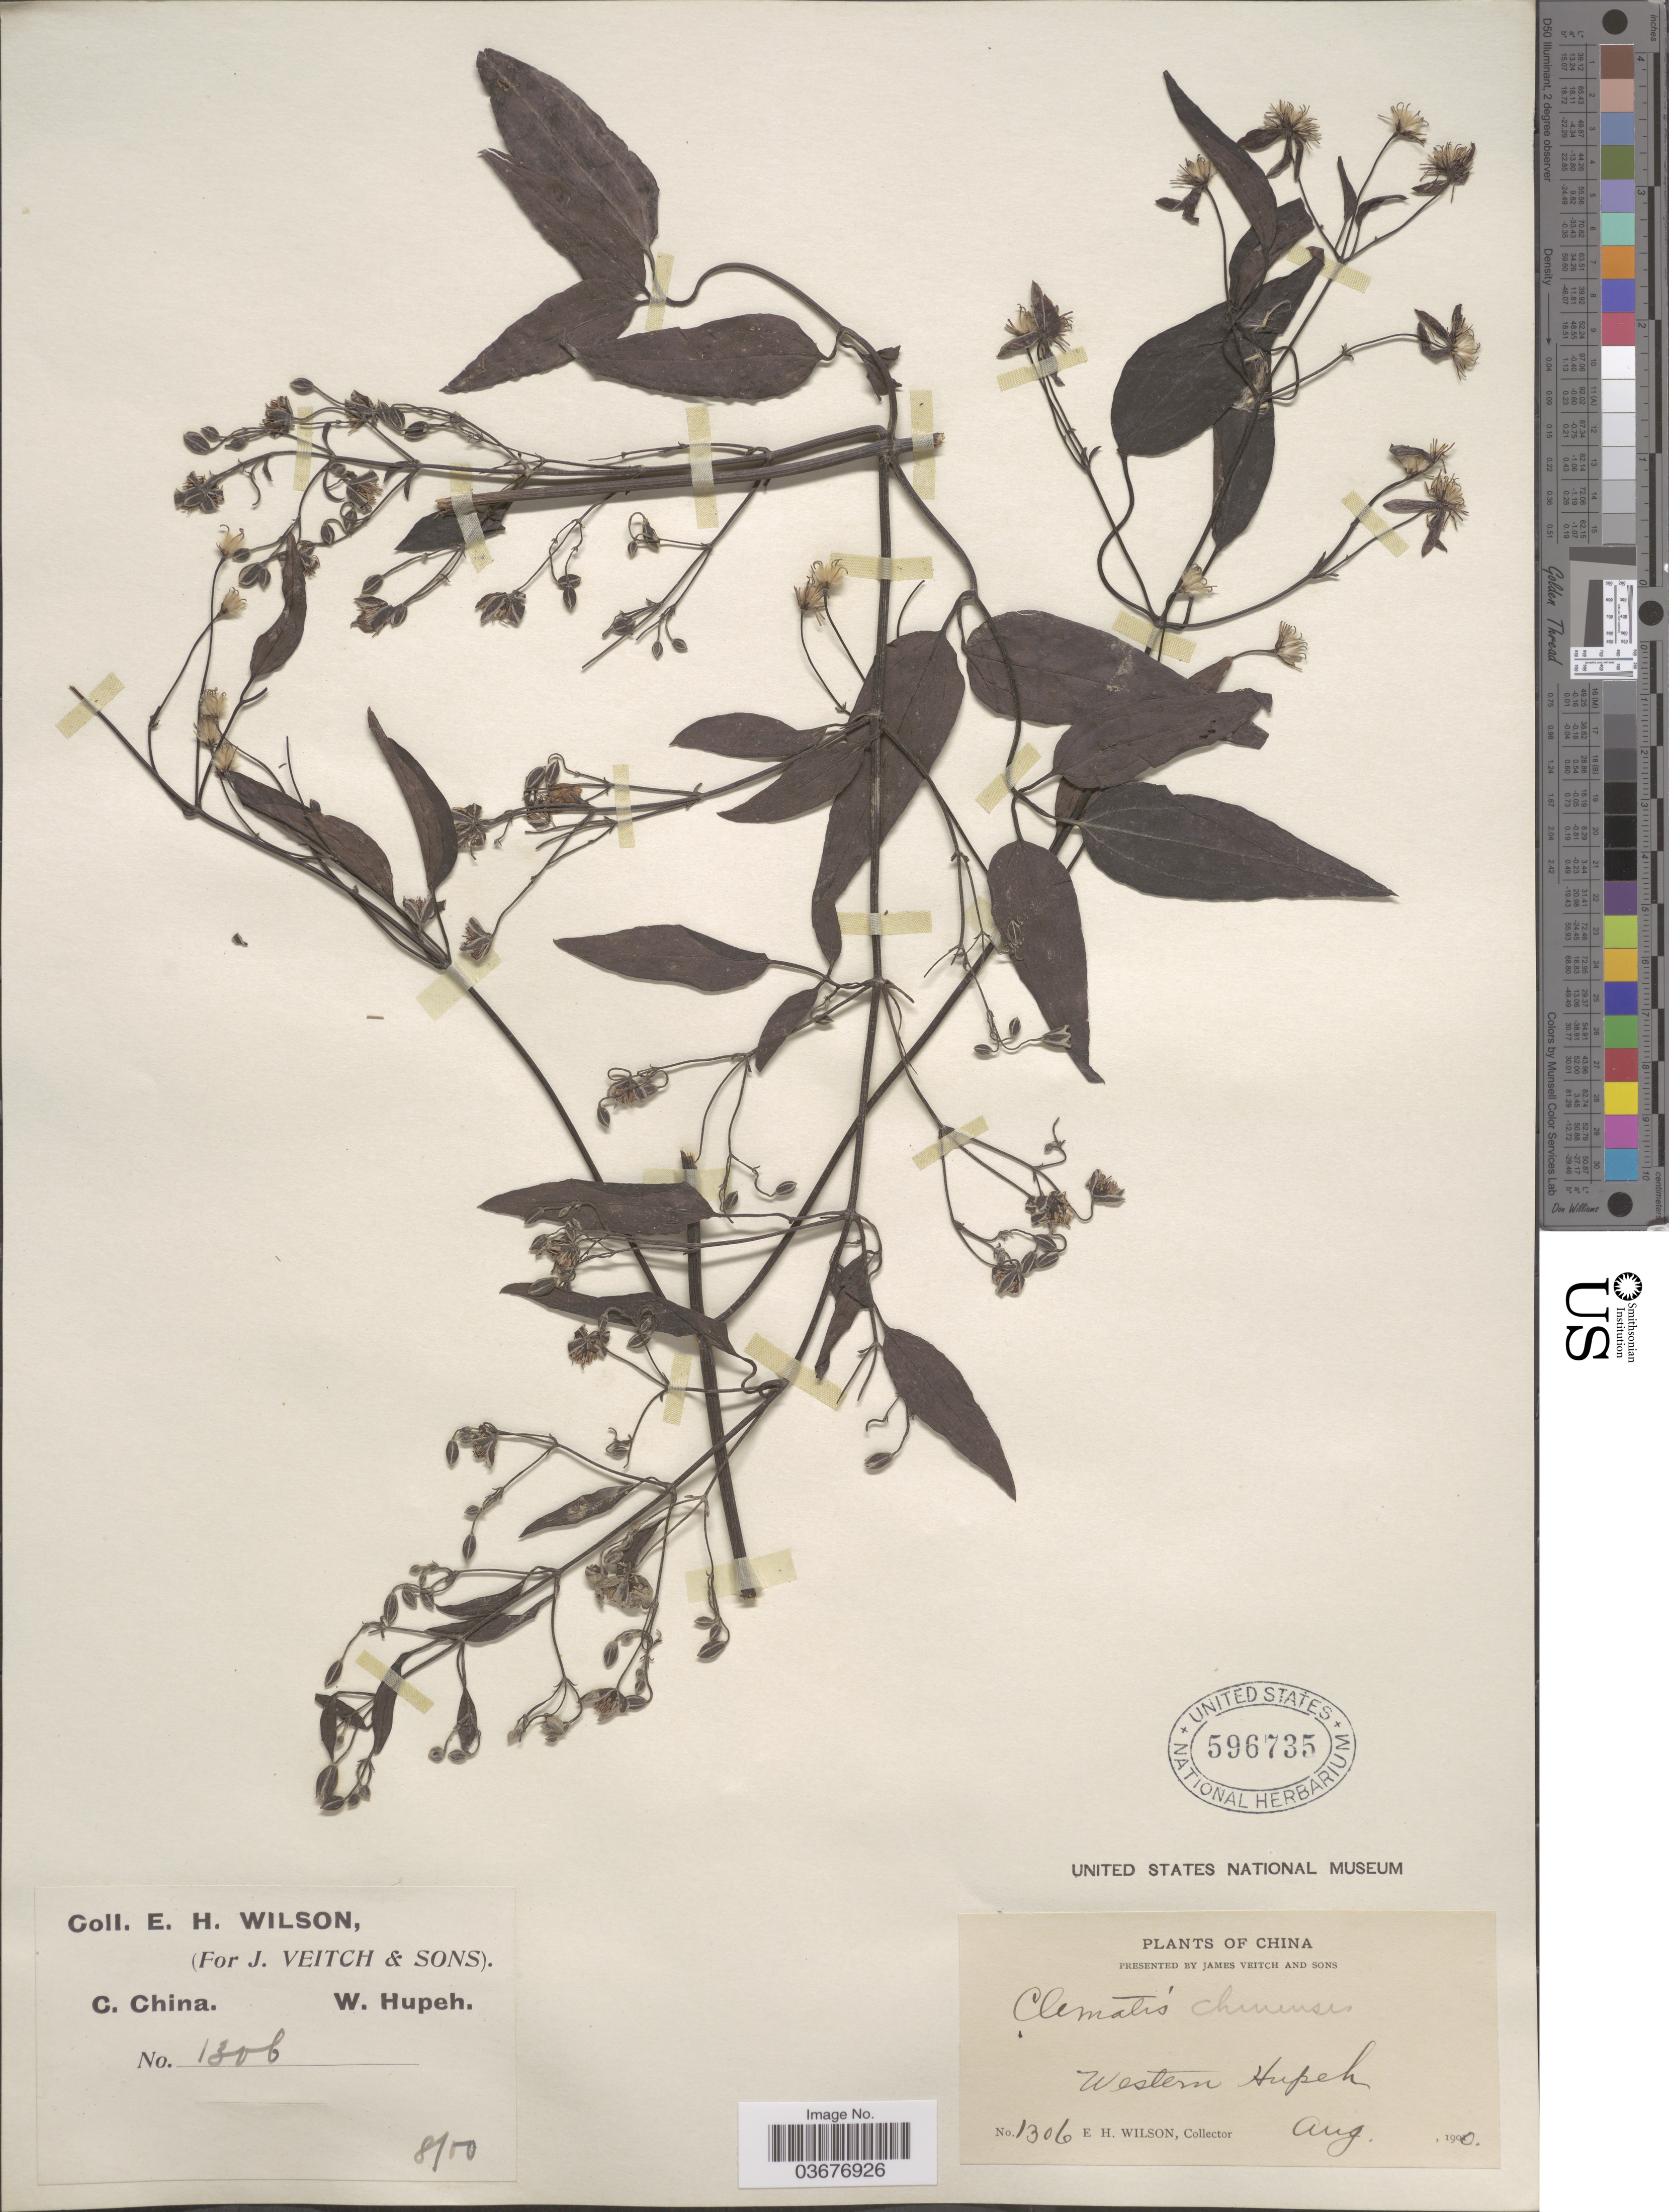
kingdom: Plantae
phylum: Tracheophyta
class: Magnoliopsida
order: Ranunculales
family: Ranunculaceae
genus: Clematis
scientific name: Clematis chinensis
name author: Retz.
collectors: E. Wilson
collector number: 1306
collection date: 1900-08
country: China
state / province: Hubei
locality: C. China. Western Hupeh.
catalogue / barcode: US 596735